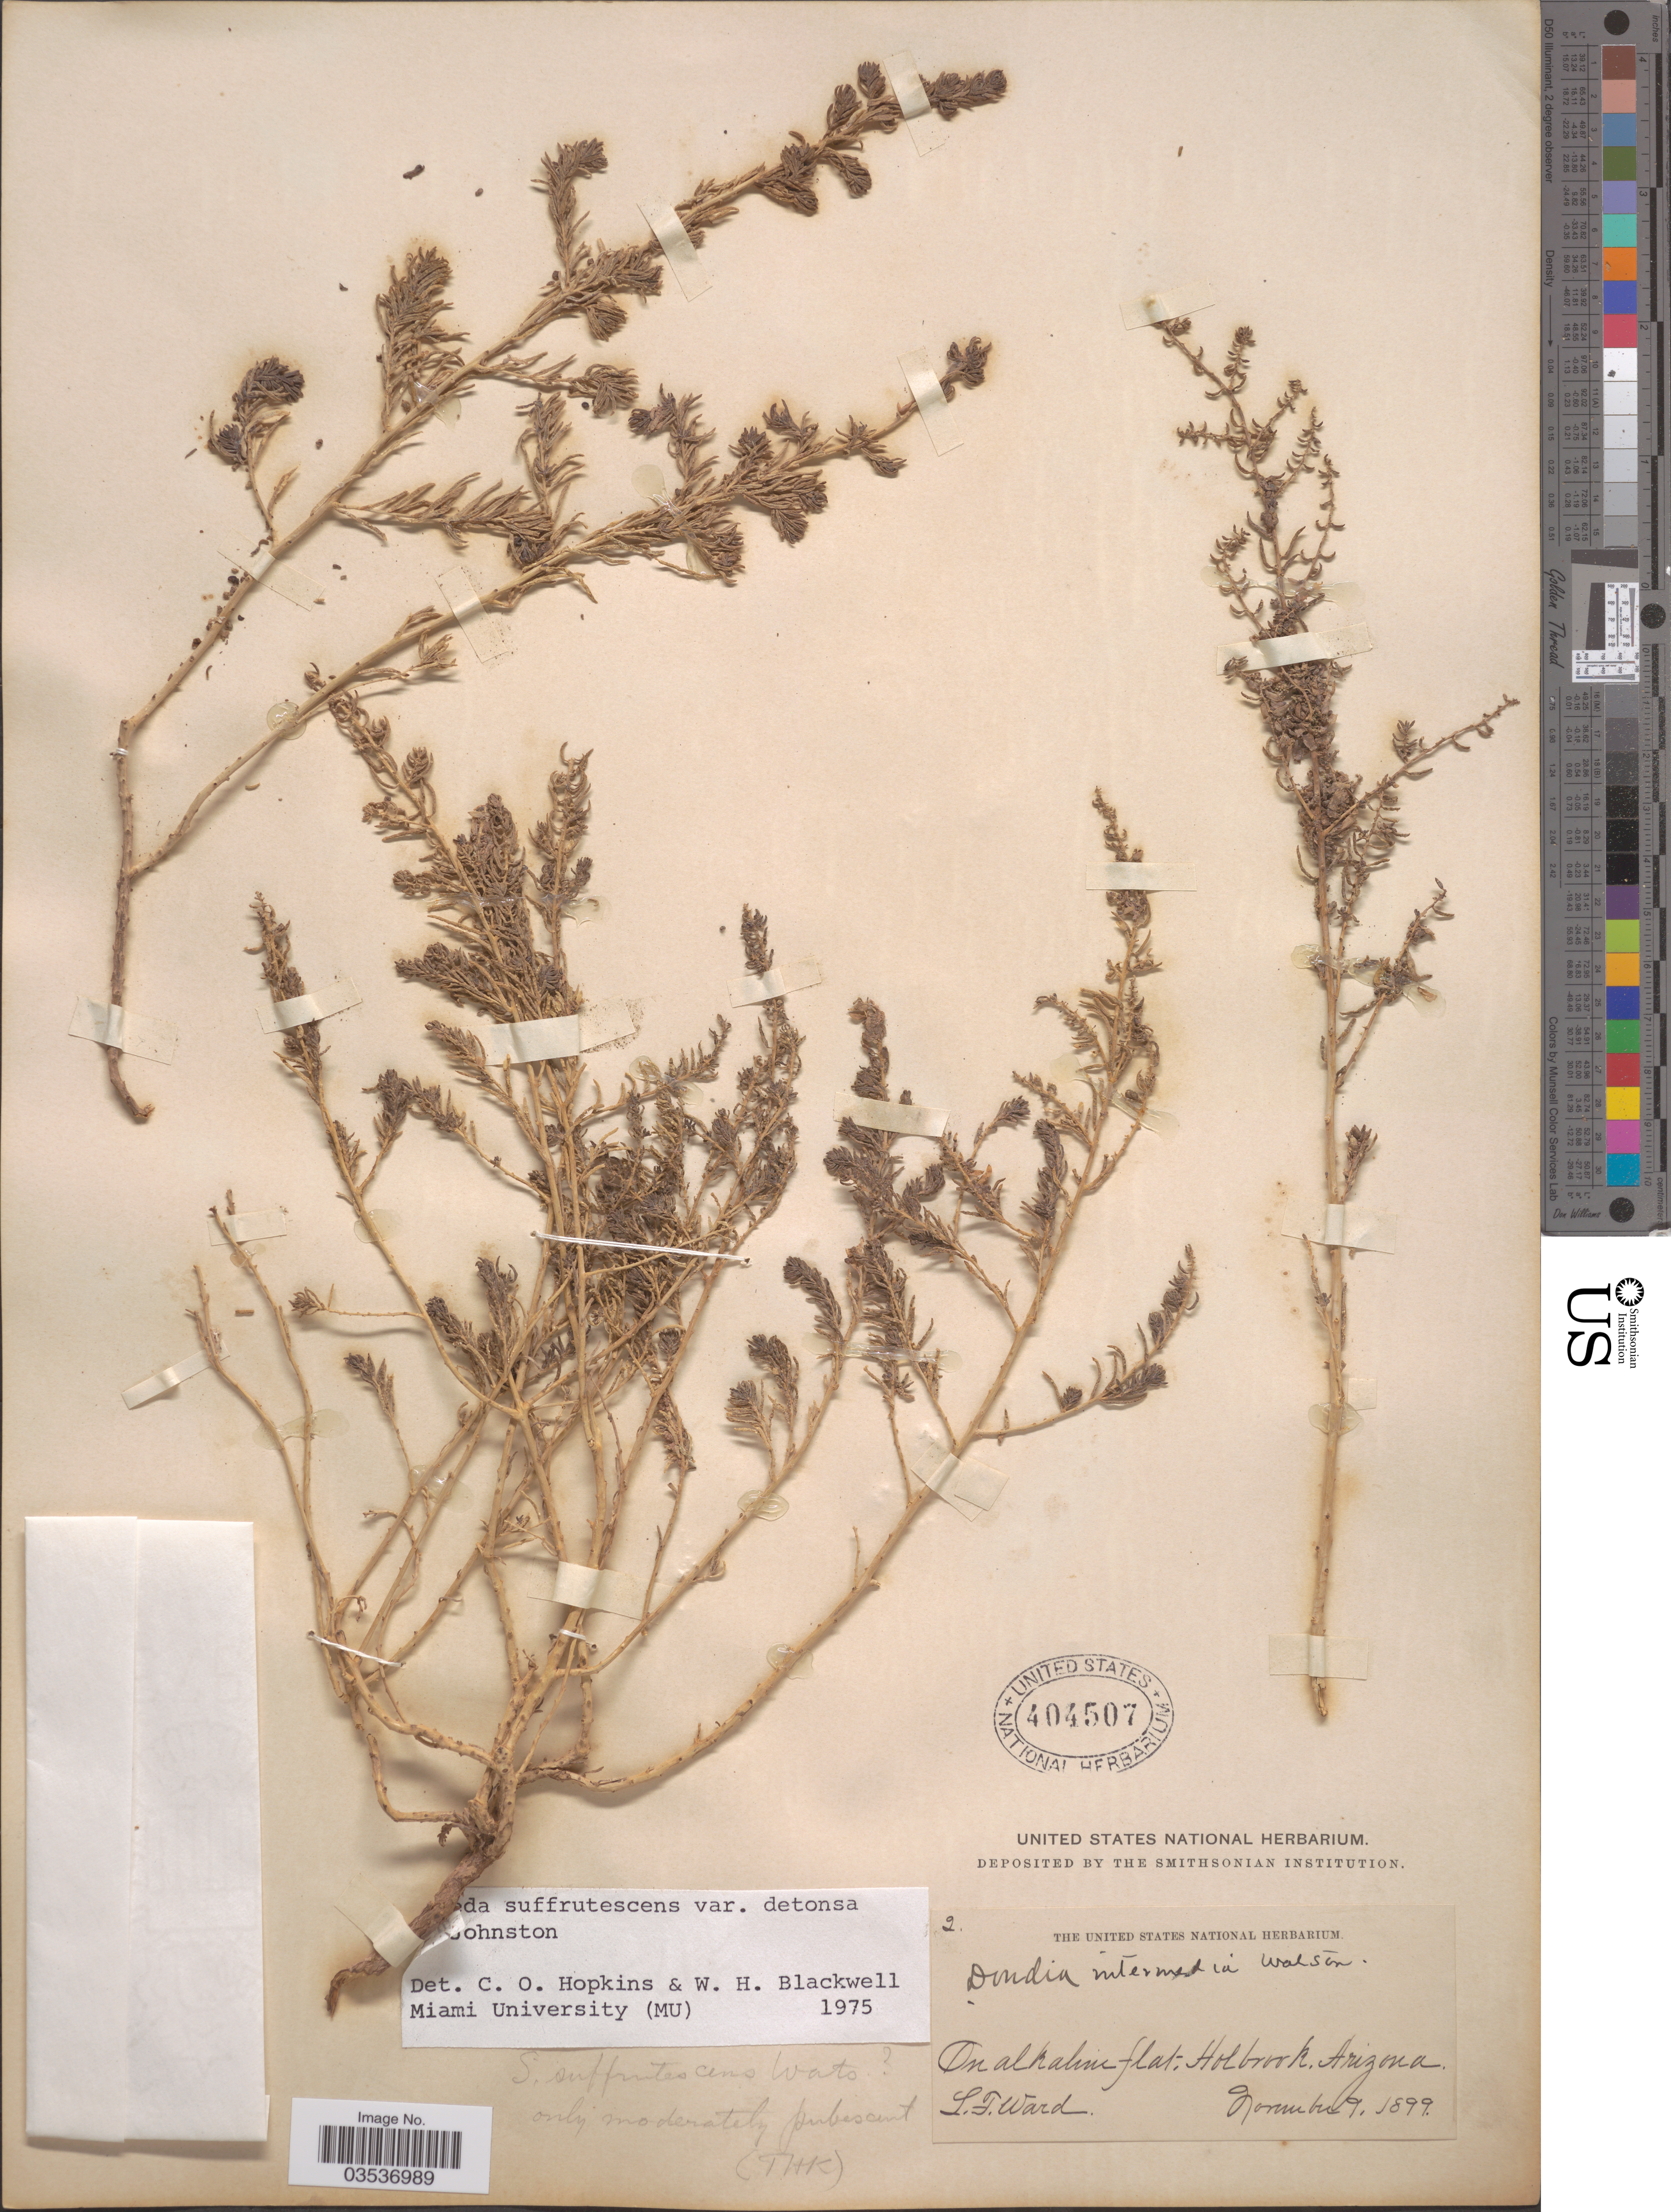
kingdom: Plantae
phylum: Tracheophyta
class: Magnoliopsida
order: Caryophyllales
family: Amaranthaceae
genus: Suaeda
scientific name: Suaeda suffrutescens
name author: S. Watson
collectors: L. Ward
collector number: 2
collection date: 1899-11-09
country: United States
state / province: Arizona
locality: Holbrook.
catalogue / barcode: US 404507